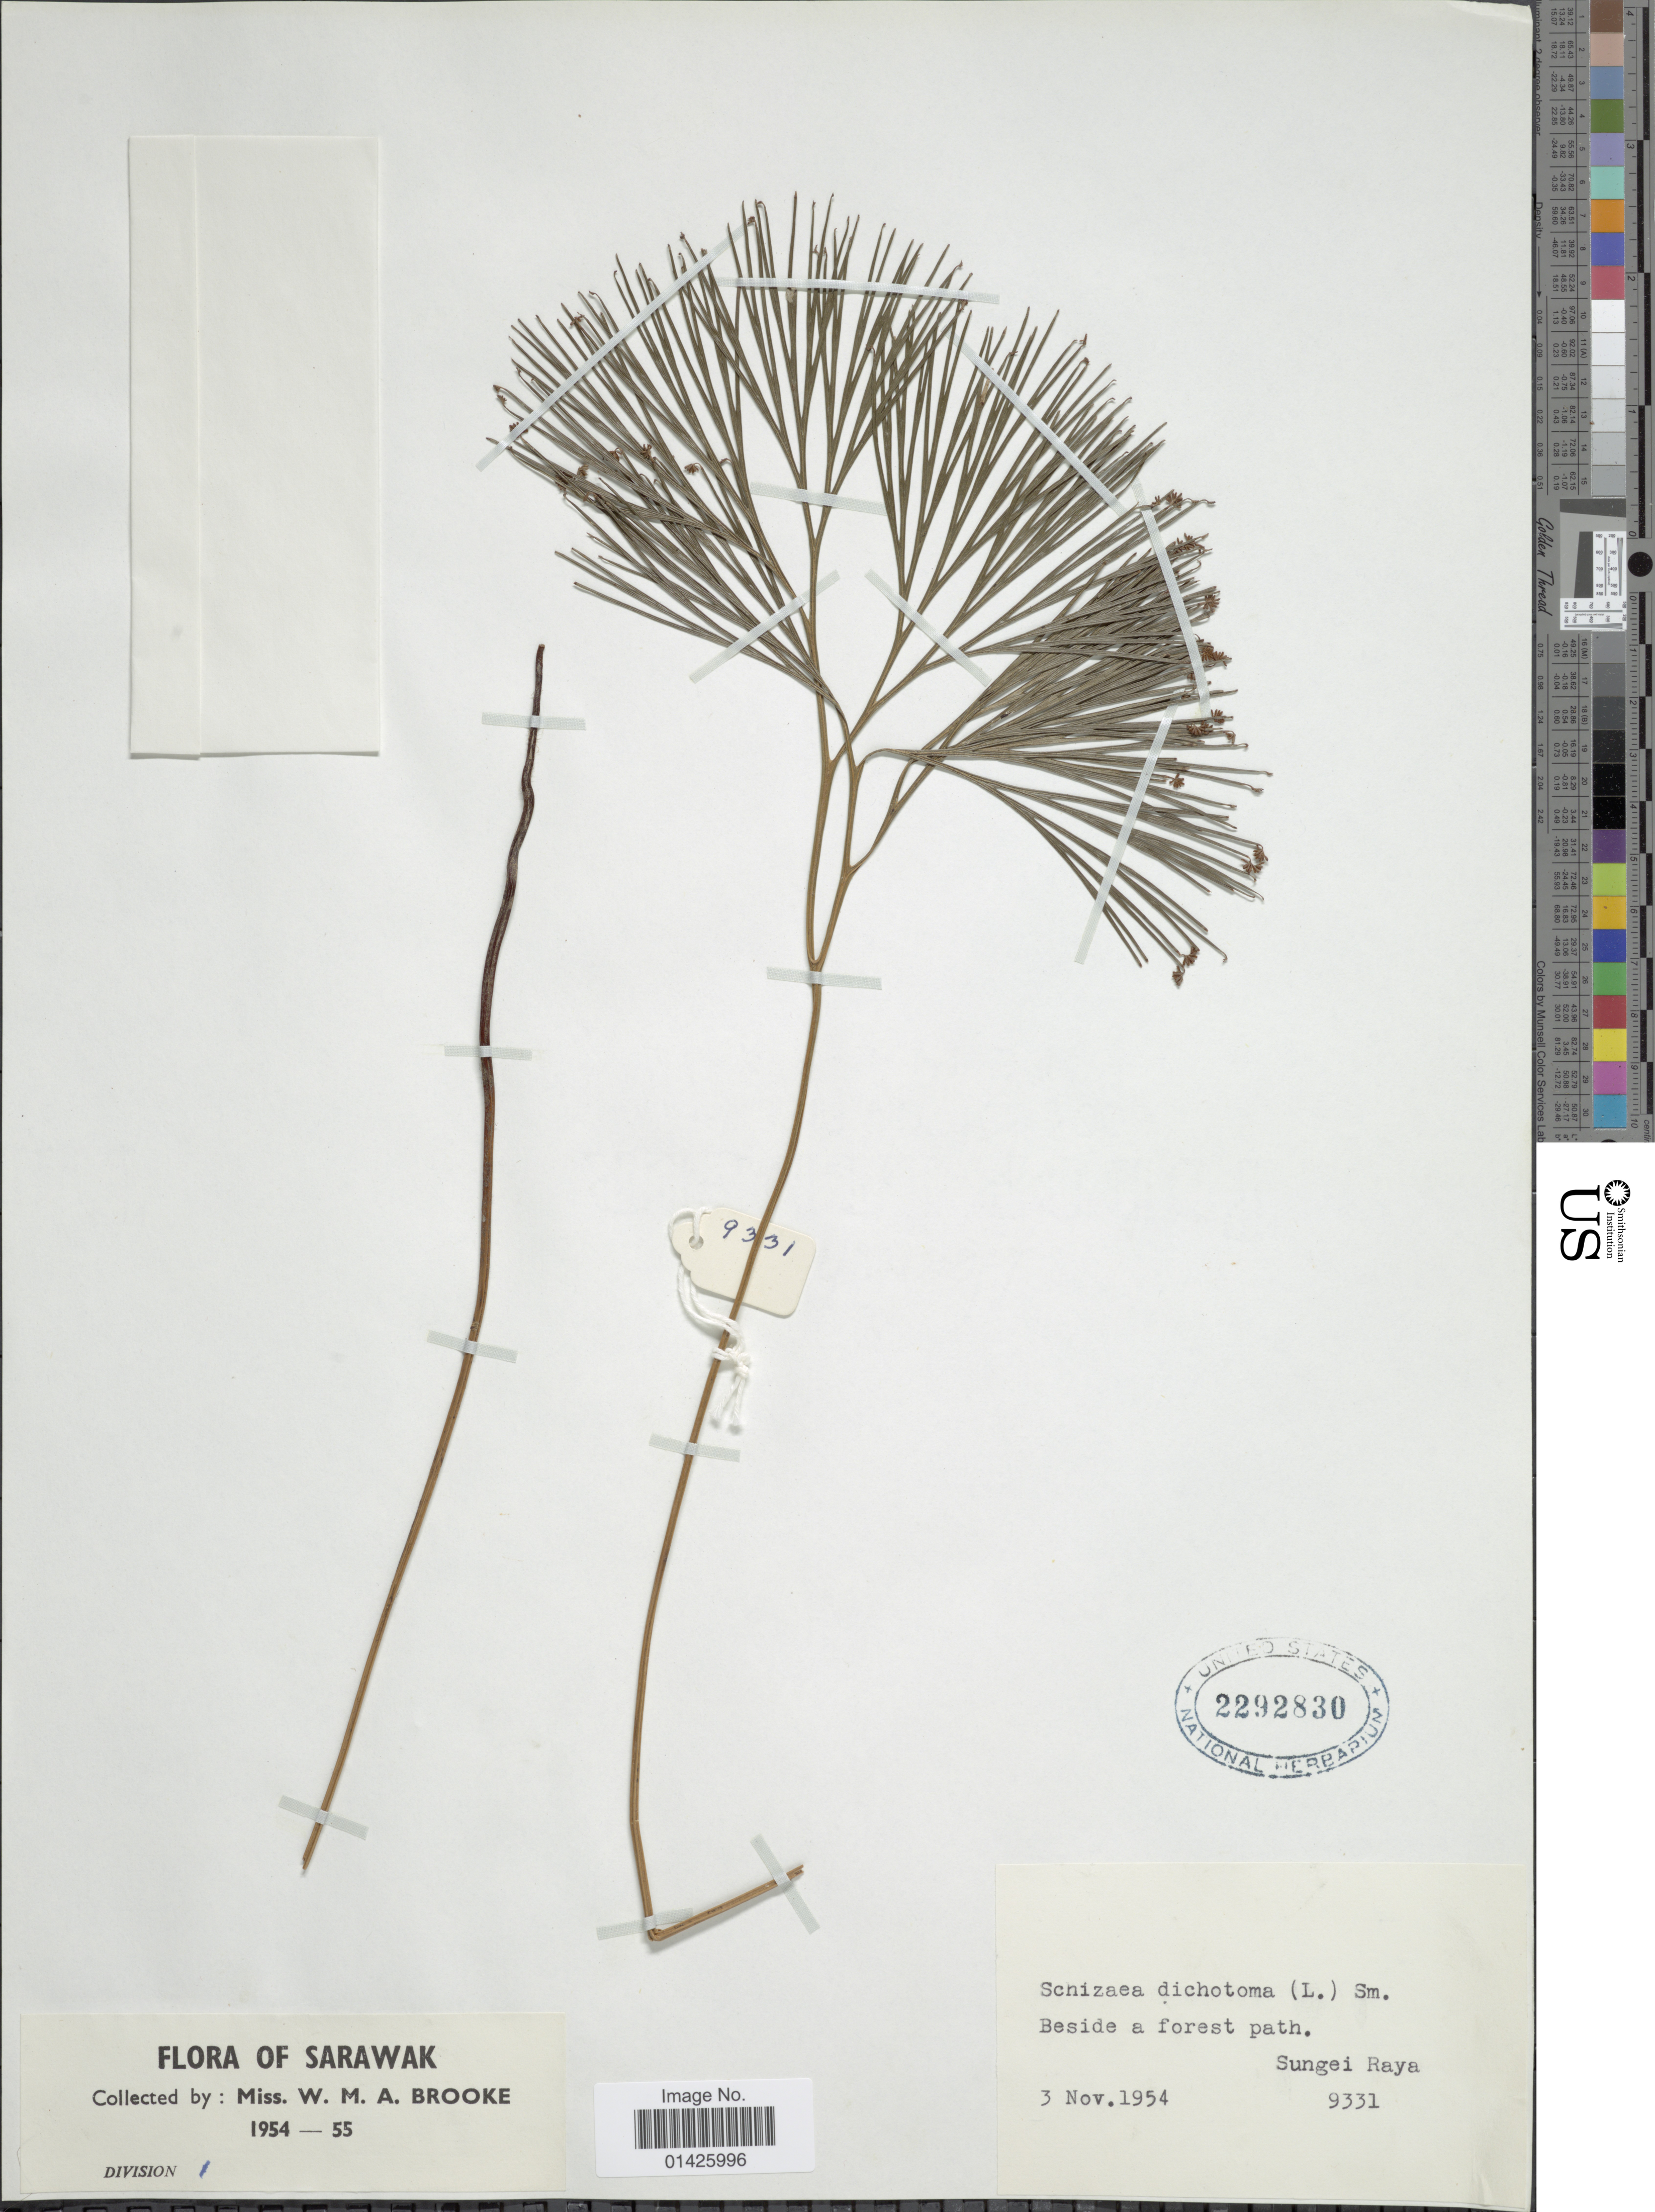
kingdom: Plantae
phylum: Tracheophyta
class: Polypodiopsida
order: Schizaeales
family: Schizaeaceae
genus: Schizaea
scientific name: Schizaea dichotoma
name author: (L.) J. Sm.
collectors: W. Brooke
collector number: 9331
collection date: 1954-11-03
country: Malaysia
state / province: Sarawak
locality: Beside a forest path. Sungei Raya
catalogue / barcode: US 2292830